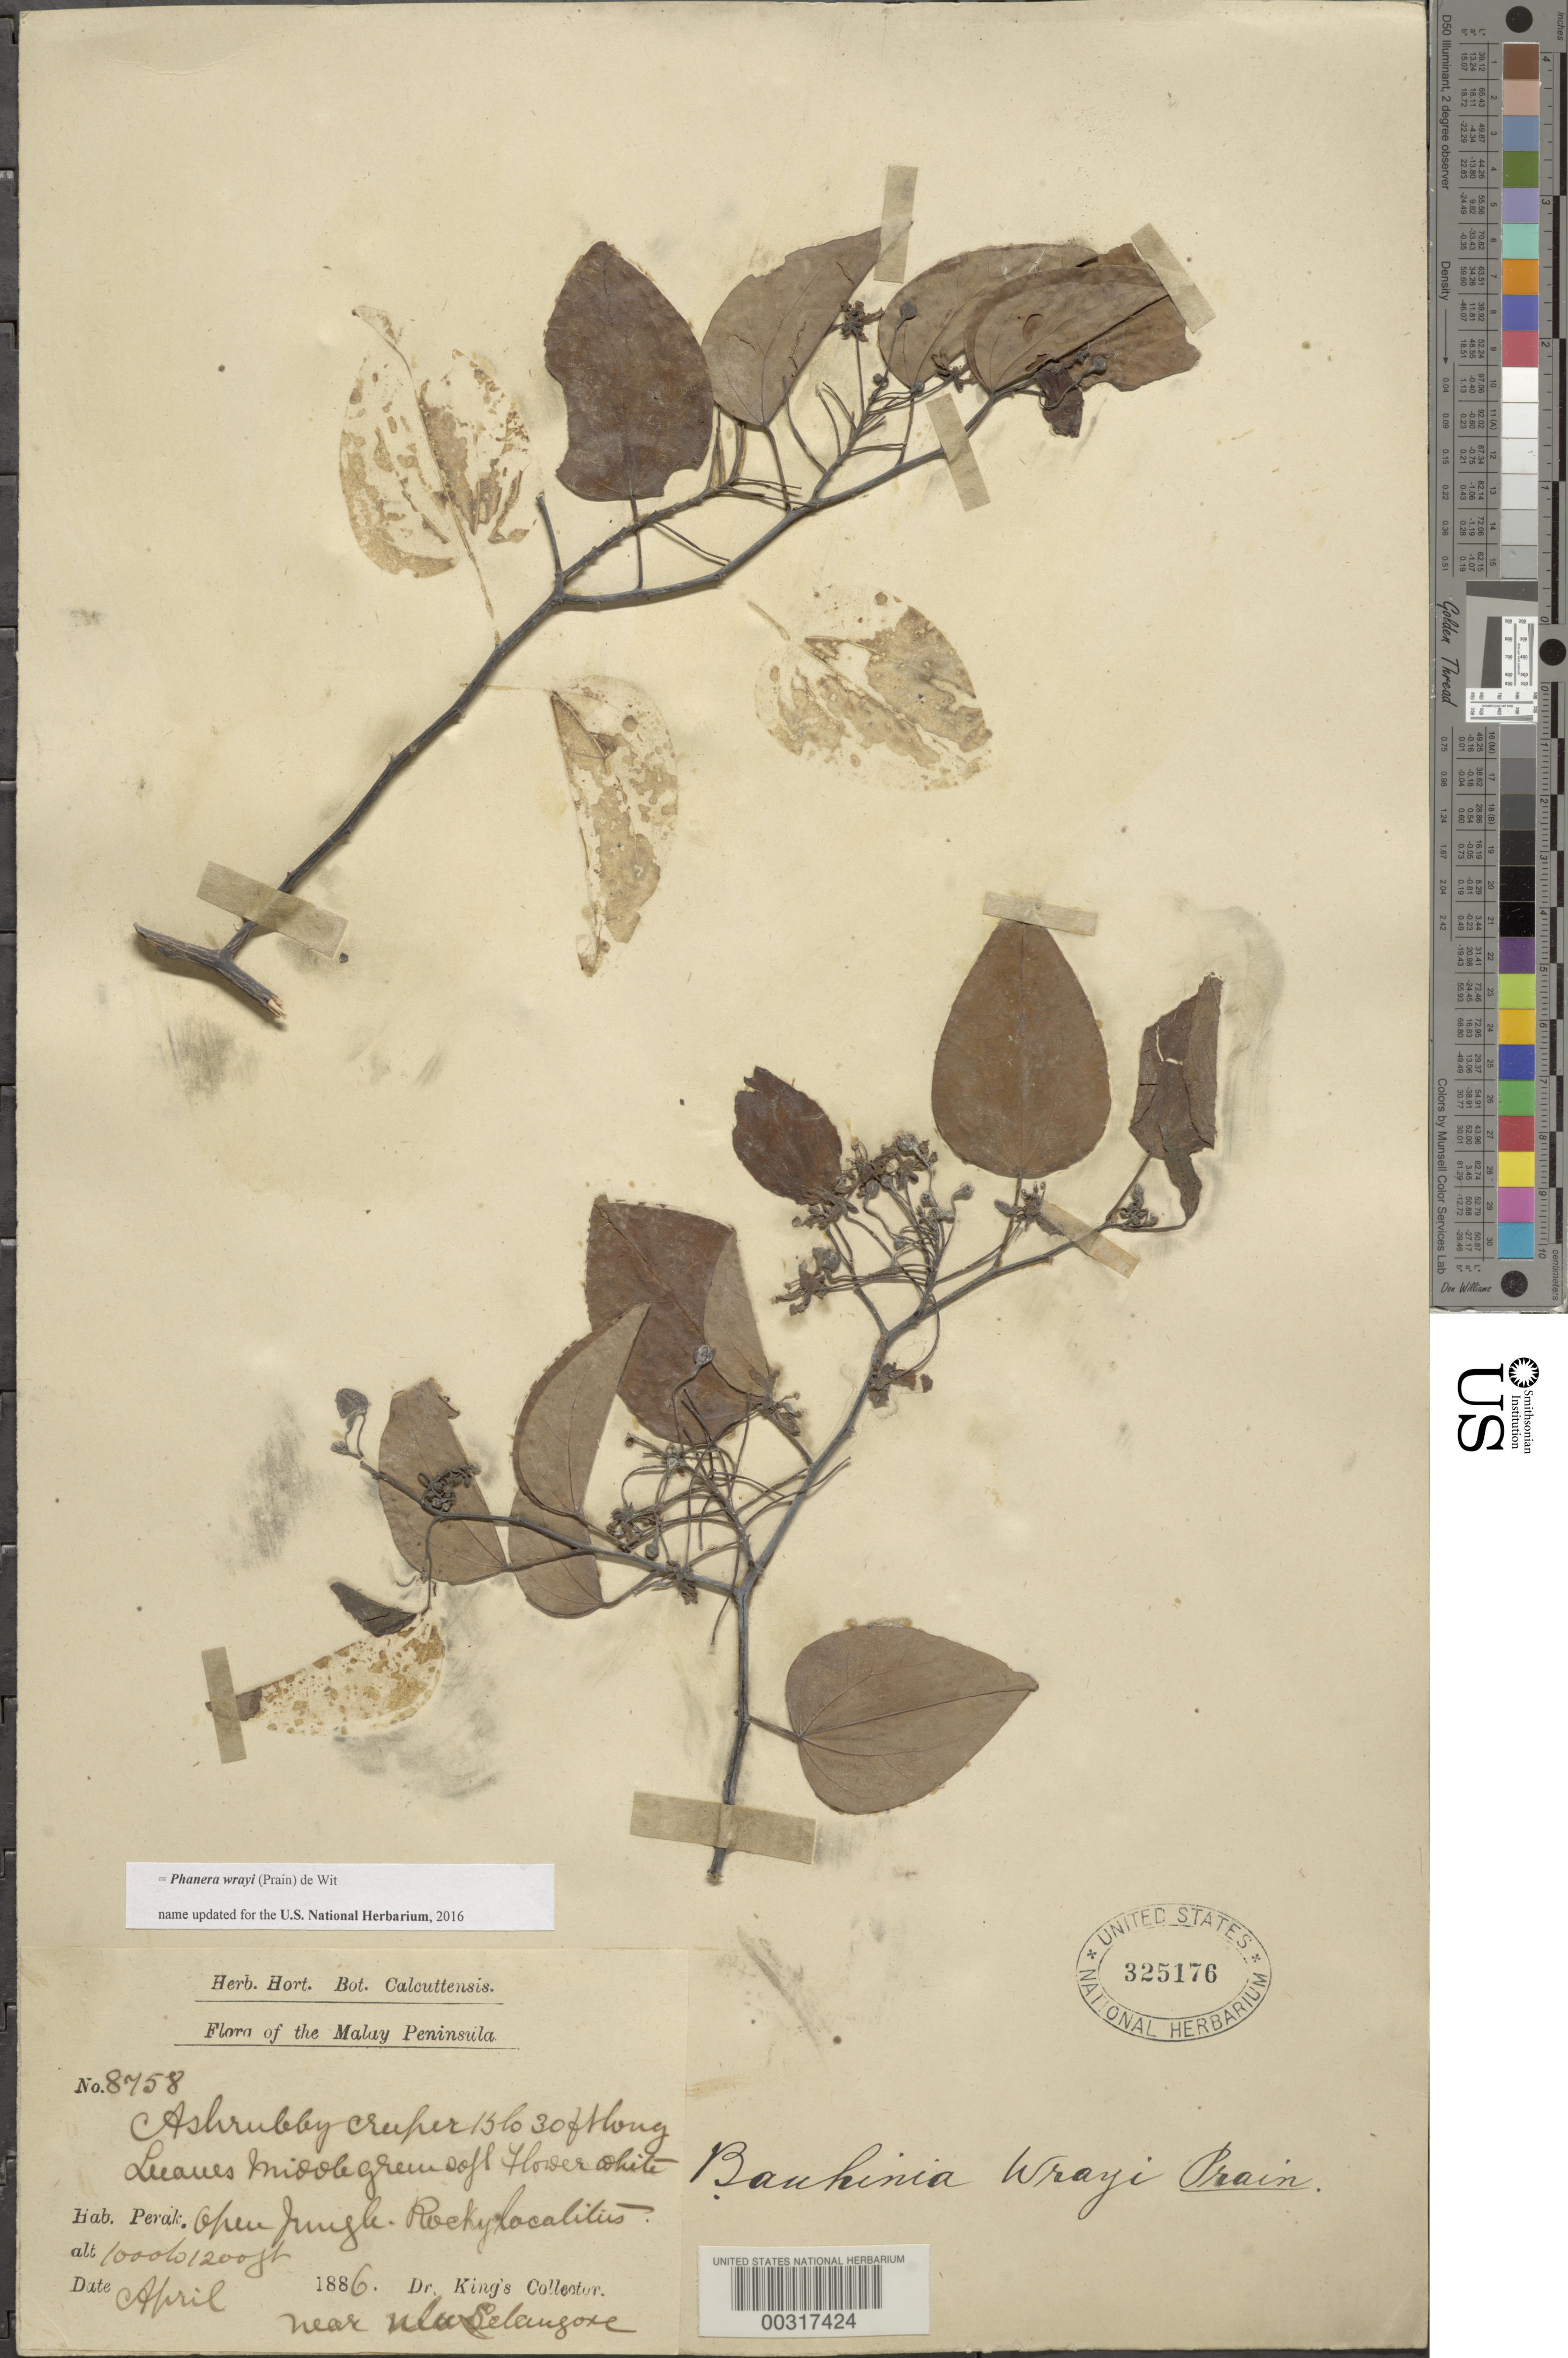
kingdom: Plantae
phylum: Tracheophyta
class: Magnoliopsida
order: Fabales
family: Fabaceae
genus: Phanera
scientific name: Phanera wrayi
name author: (Prain) de Wit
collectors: Dr. King's collector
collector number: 8758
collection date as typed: Apr 1886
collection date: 1886-04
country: Malaysia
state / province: Perak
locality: Near ulu selangore [Malay Peninsula]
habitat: Open jungle; rocky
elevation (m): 305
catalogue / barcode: US 325176